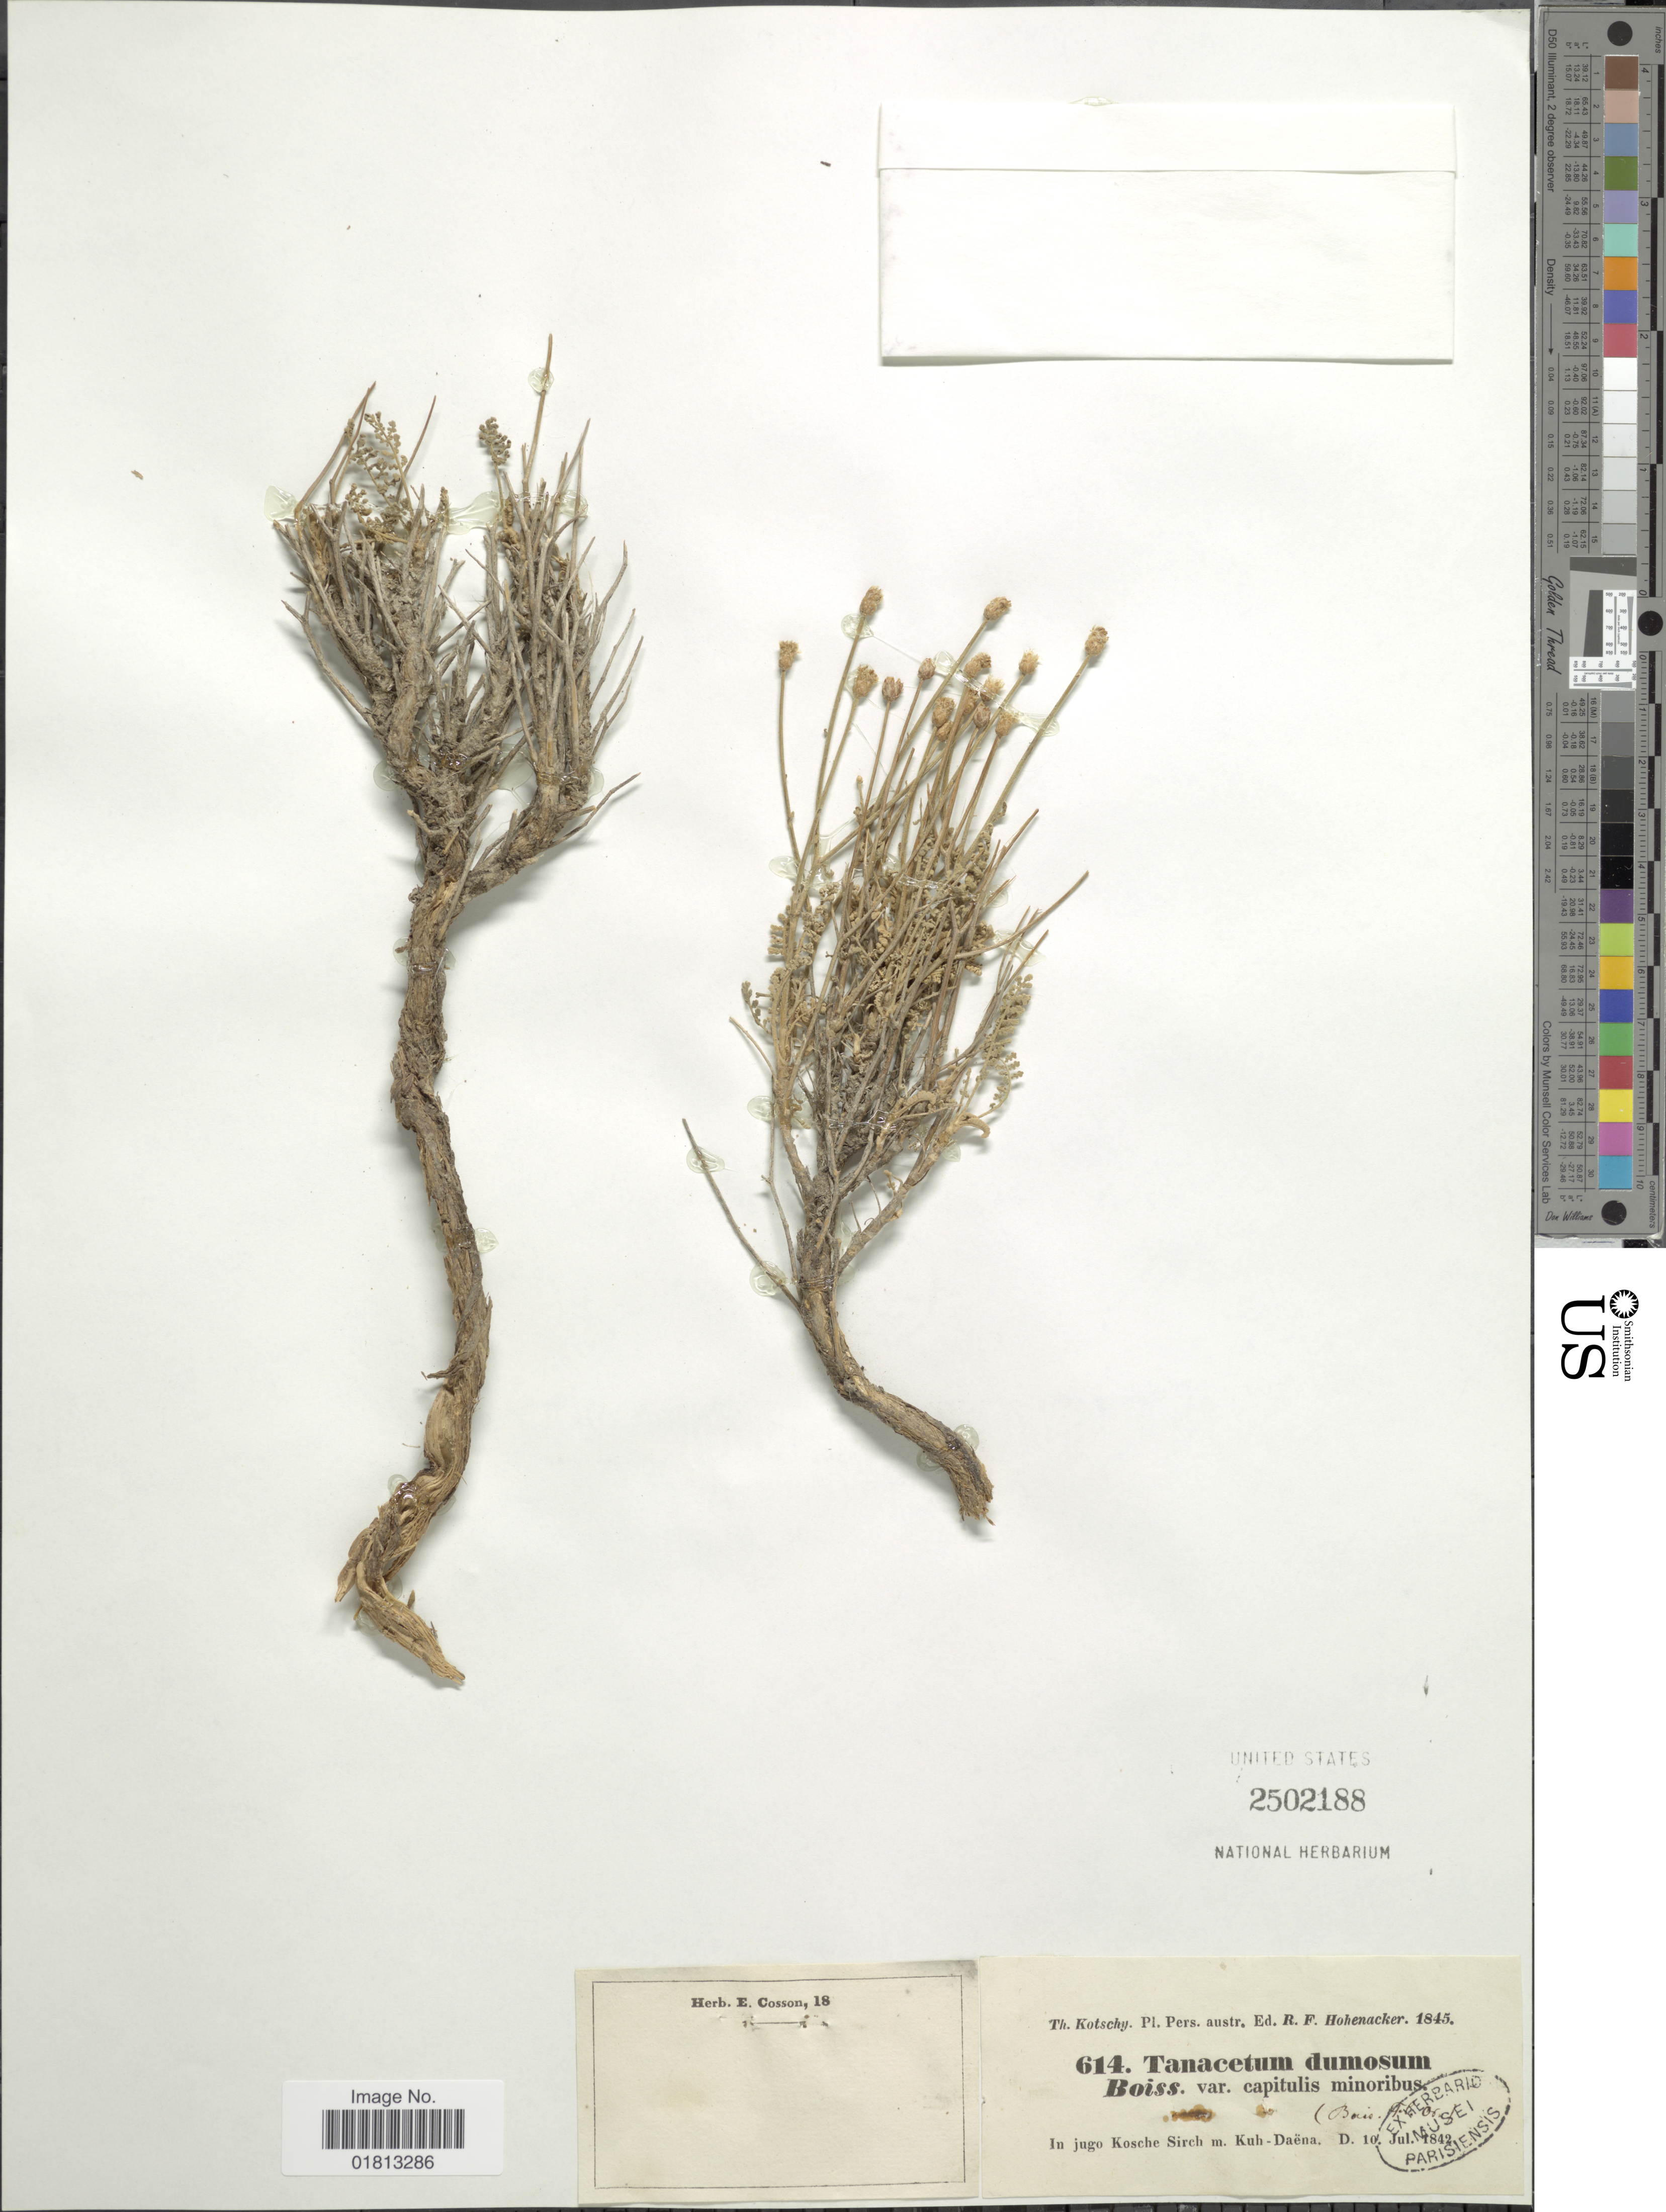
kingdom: Plantae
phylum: Tracheophyta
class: Magnoliopsida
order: Asterales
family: Asteraceae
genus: Tanacetum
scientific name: Tanacetum dumosum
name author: Boiss.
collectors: K. G. Kotschy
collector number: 614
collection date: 1842-07-10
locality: In jugo Kosche m. Kuh-Daena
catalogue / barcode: US 2502188